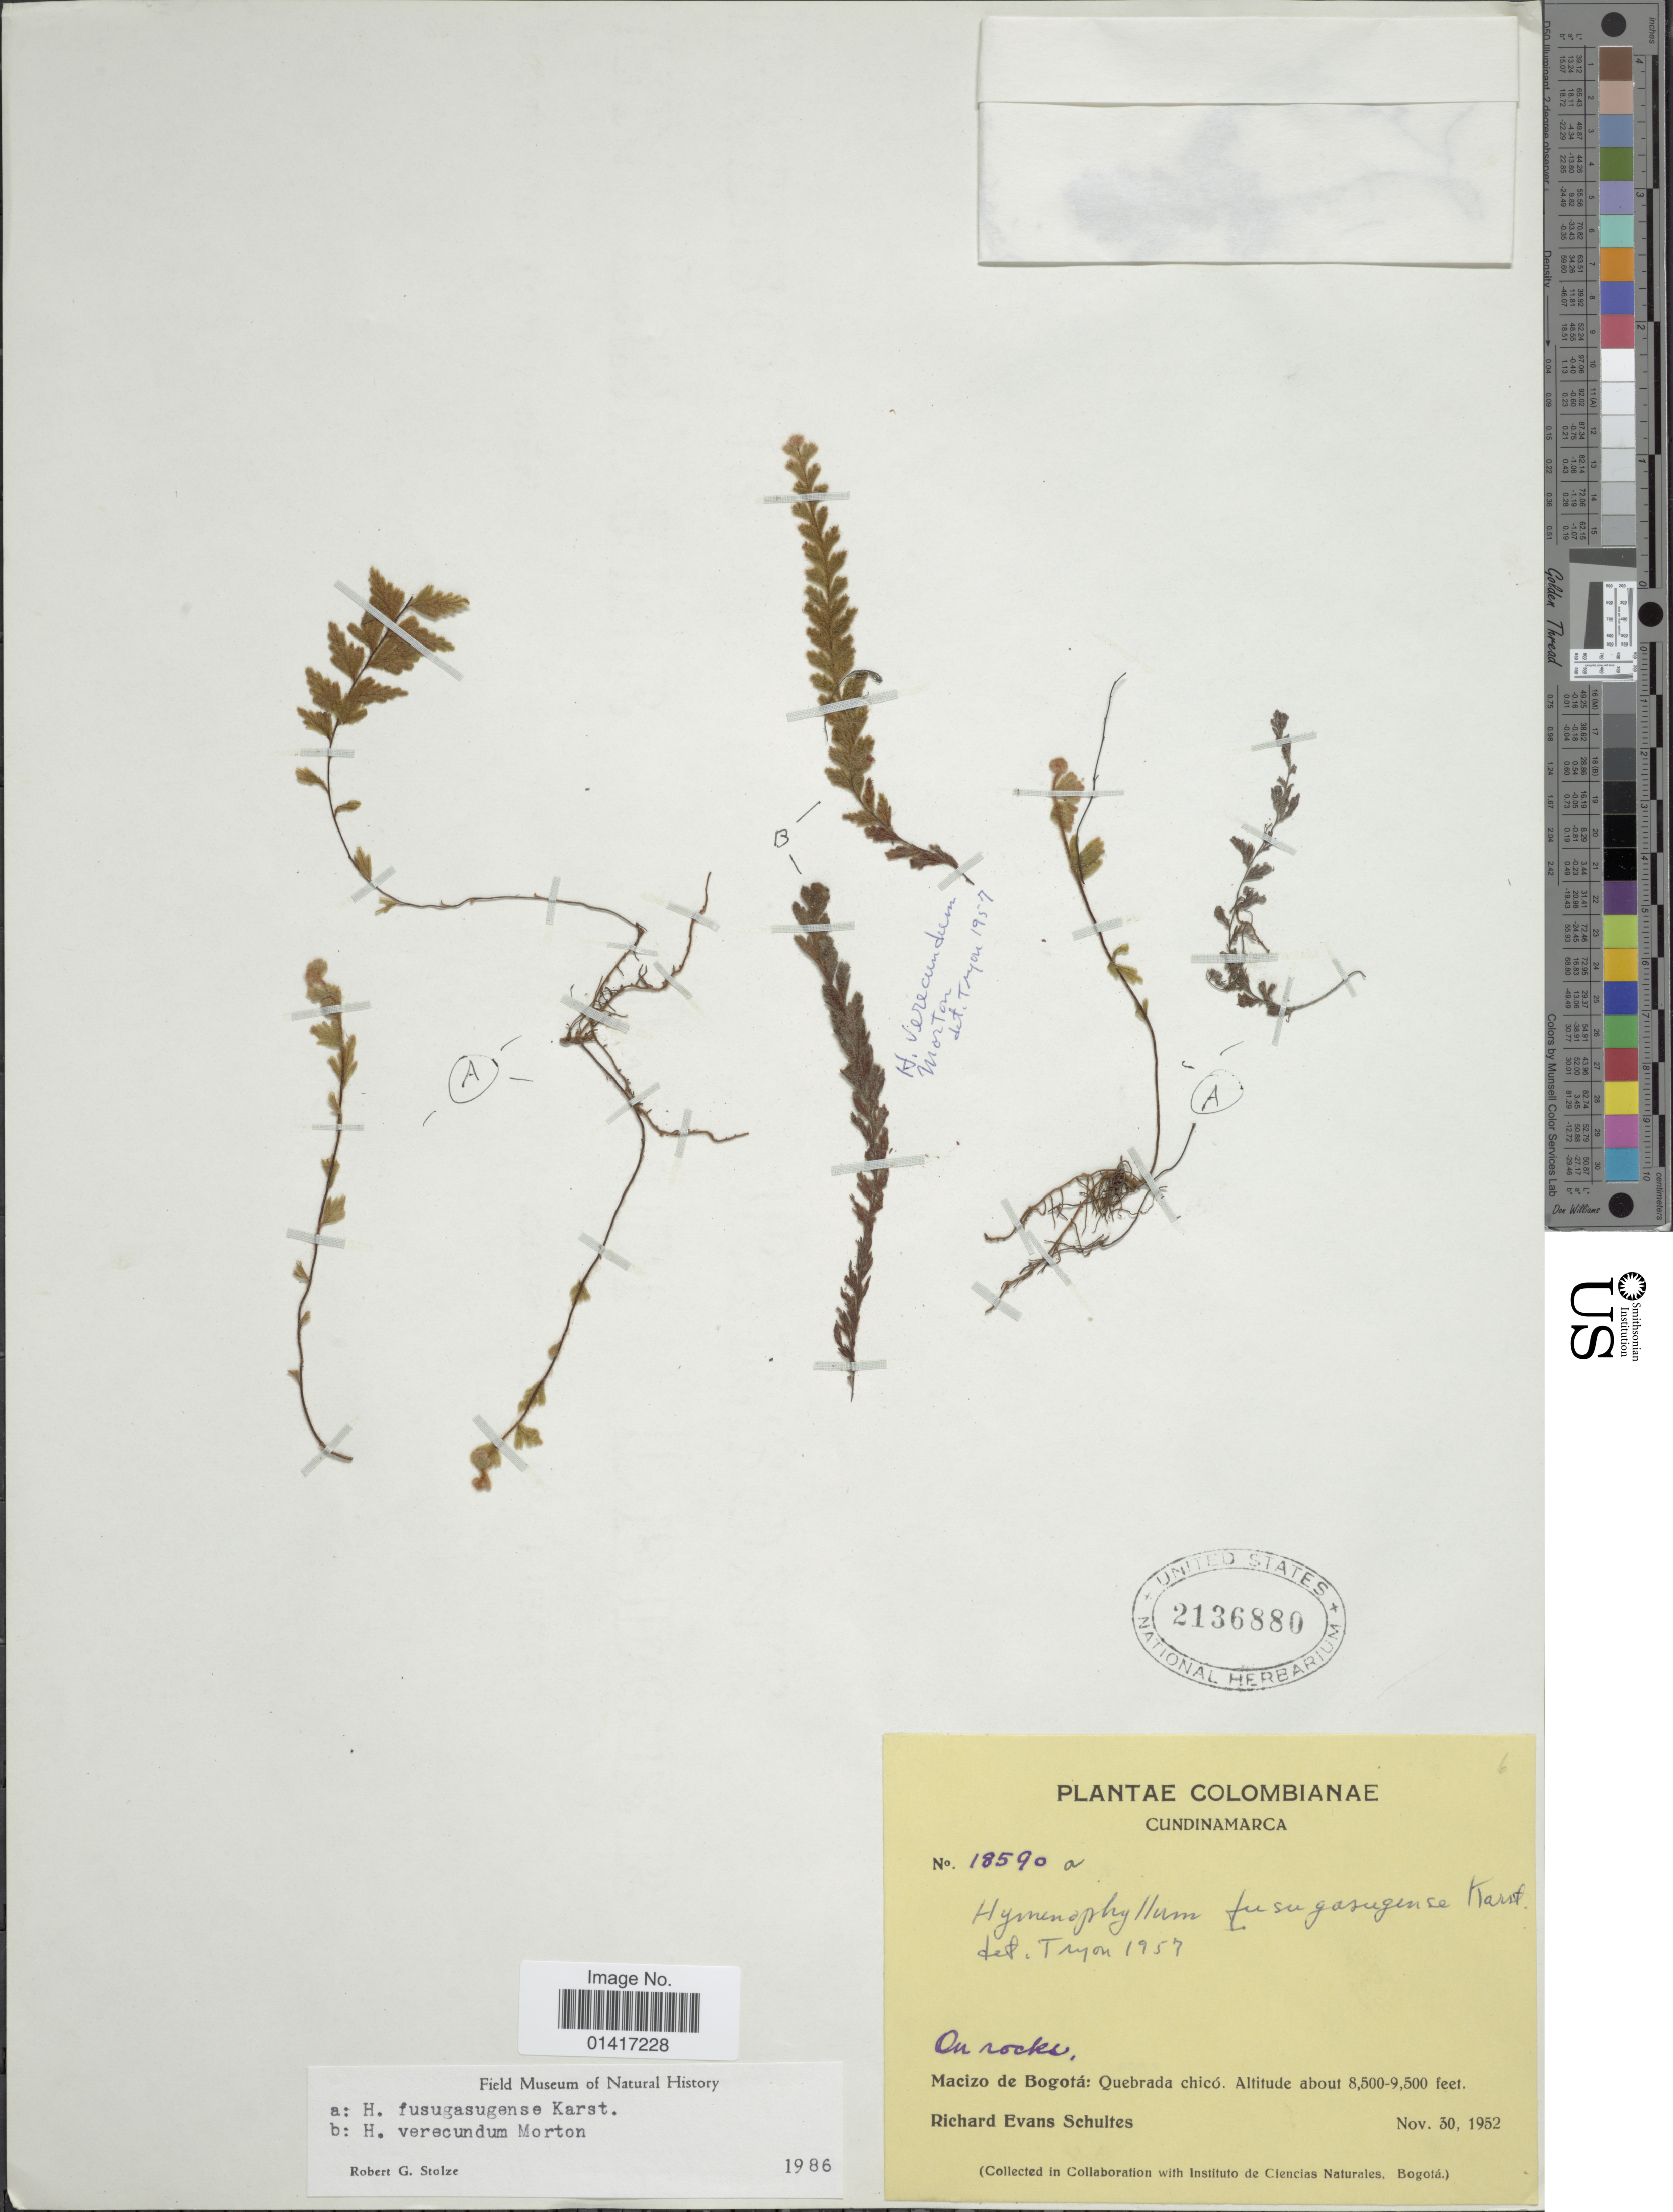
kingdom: Plantae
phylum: Tracheophyta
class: Polypodiopsida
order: Hymenophyllales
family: Hymenophyllaceae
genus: Hymenophyllum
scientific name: Hymenophyllum verecundum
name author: C.V. Morton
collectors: R. E. Schultes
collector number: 18590a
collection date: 1952-11-30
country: Colombia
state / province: Cundinamarca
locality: Macizode Bogota: Quebrada chico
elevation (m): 2591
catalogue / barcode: US 2136880